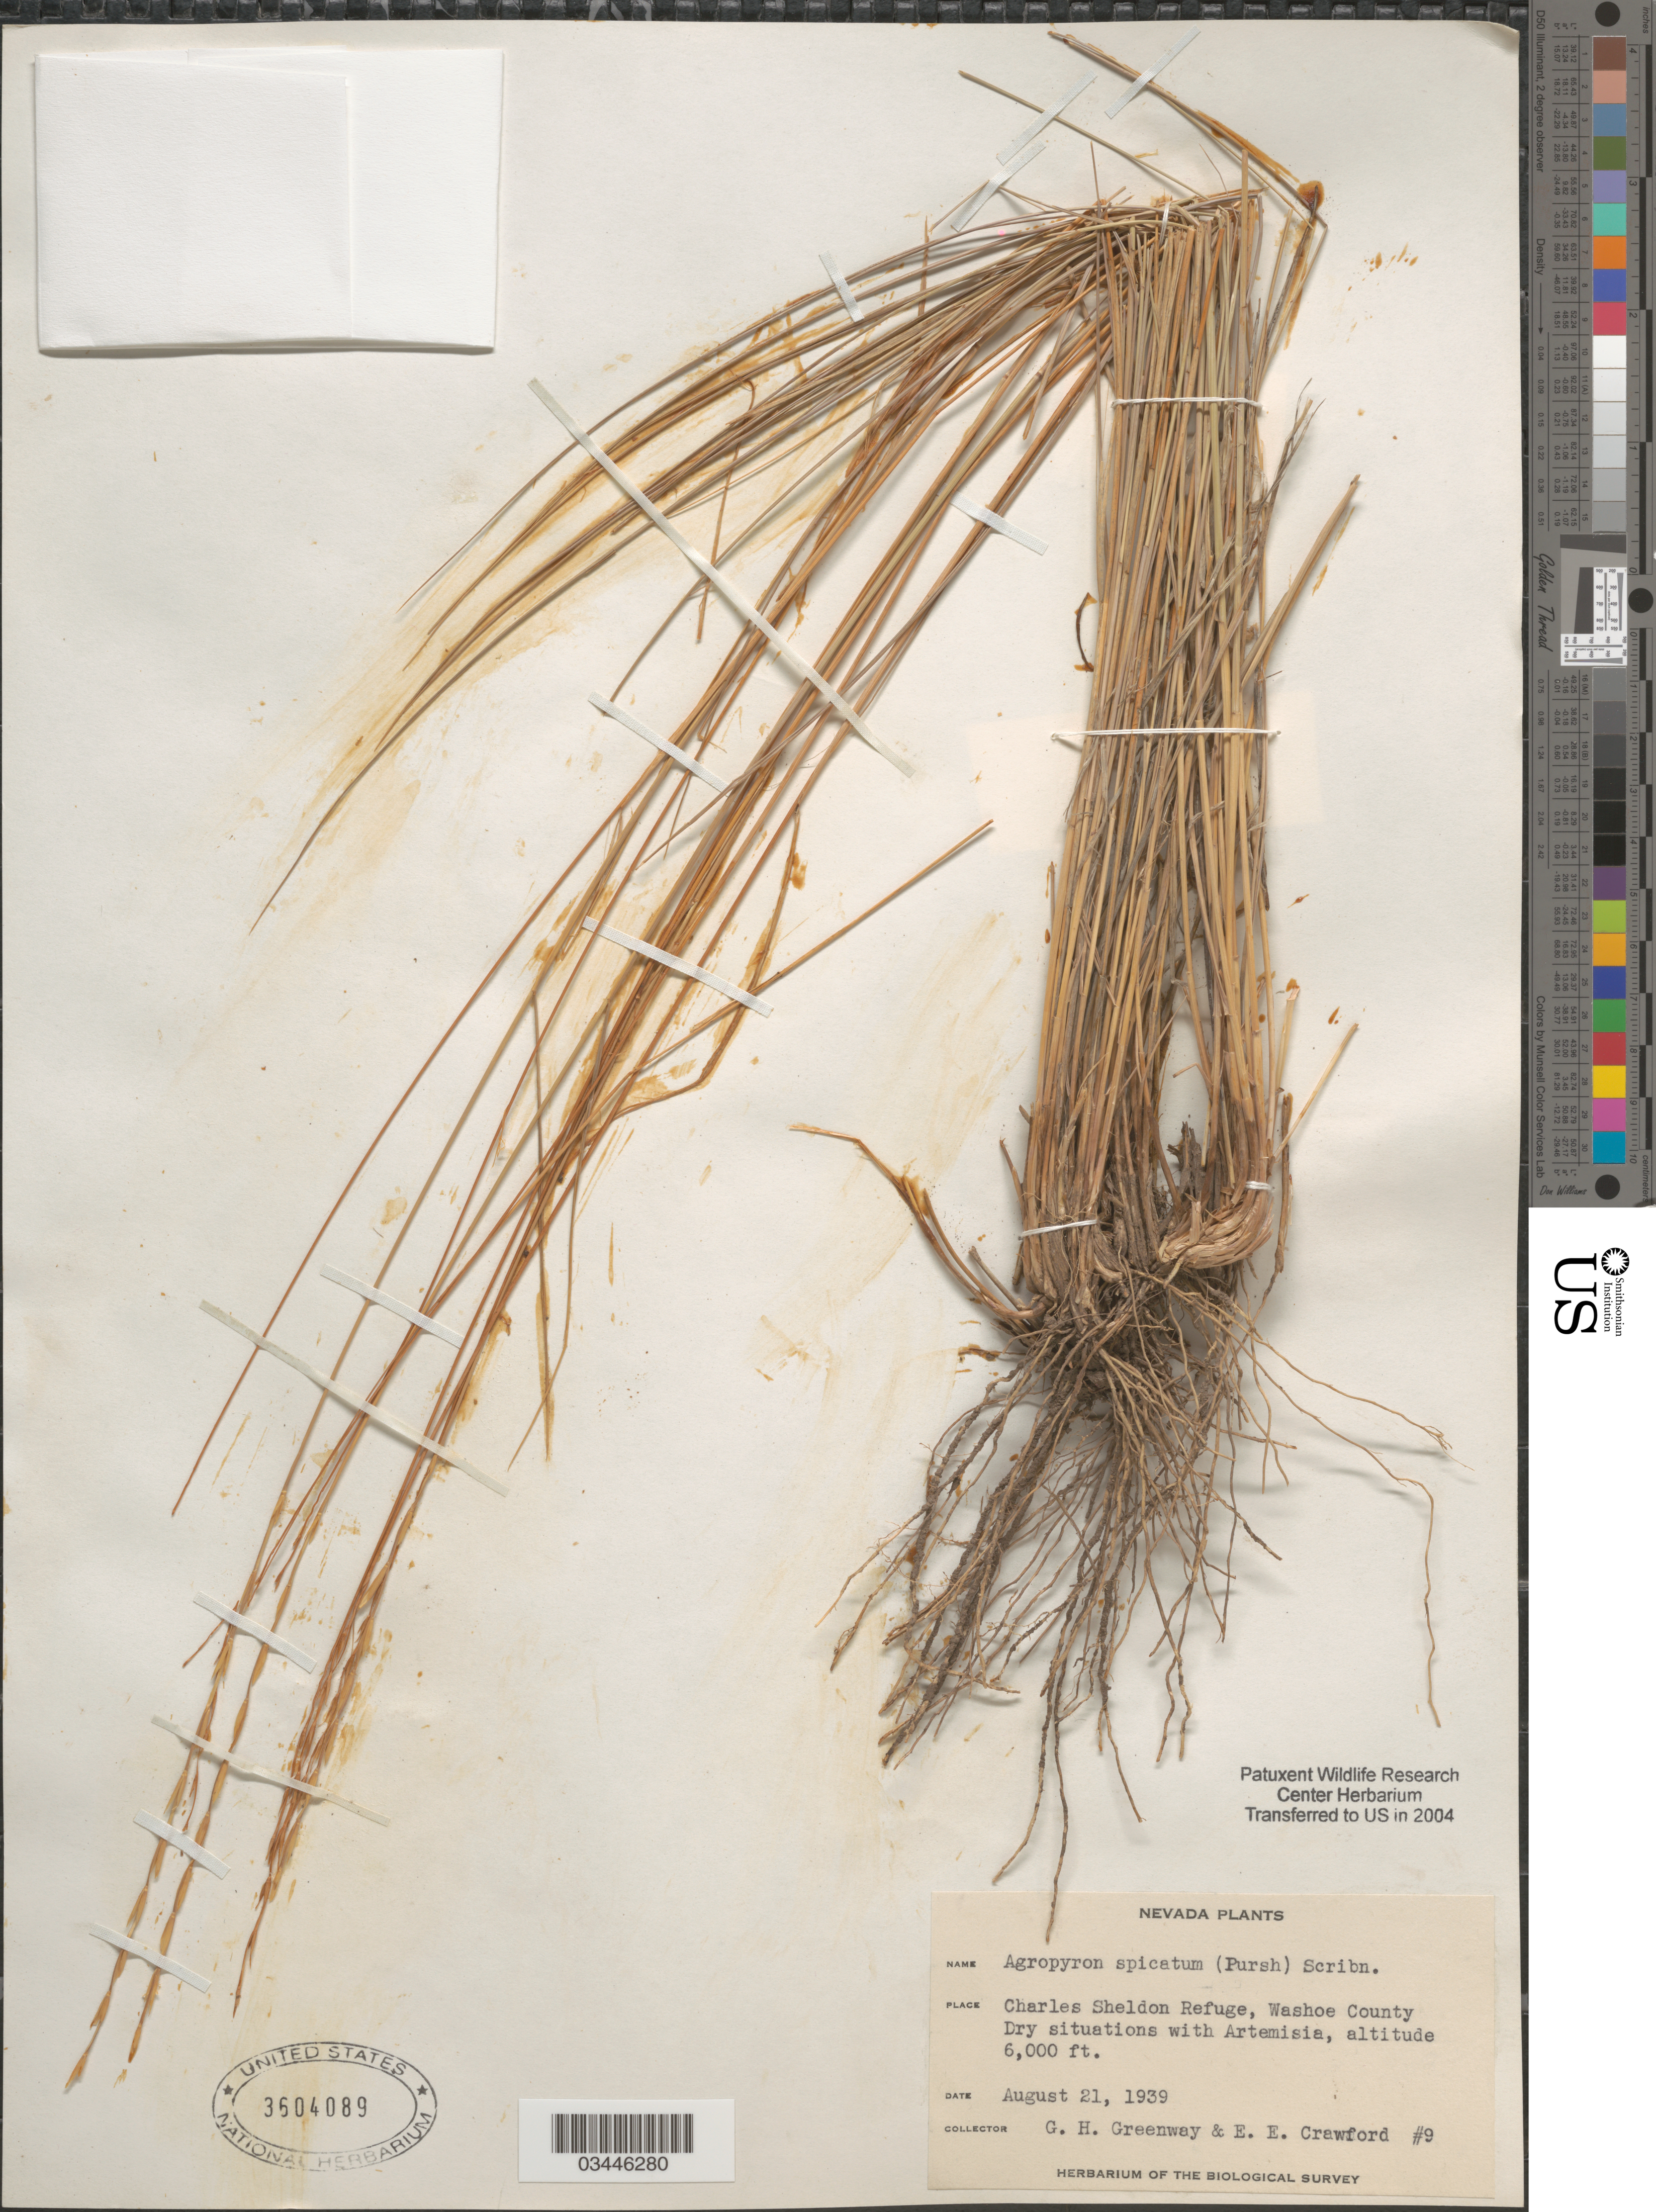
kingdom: Plantae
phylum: Tracheophyta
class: Liliopsida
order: Poales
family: Poaceae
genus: Pseudoroegneria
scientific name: Pseudoroegneria spicata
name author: (Pursh) Á. Löve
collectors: G. Greenway & E. Crawford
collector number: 9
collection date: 1939-08-21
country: United States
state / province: Nevada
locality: Charles Sheldon Refuge, Washoe County Dry situations. Herbarium of the Biological Survey.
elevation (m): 1829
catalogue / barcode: US 3604089